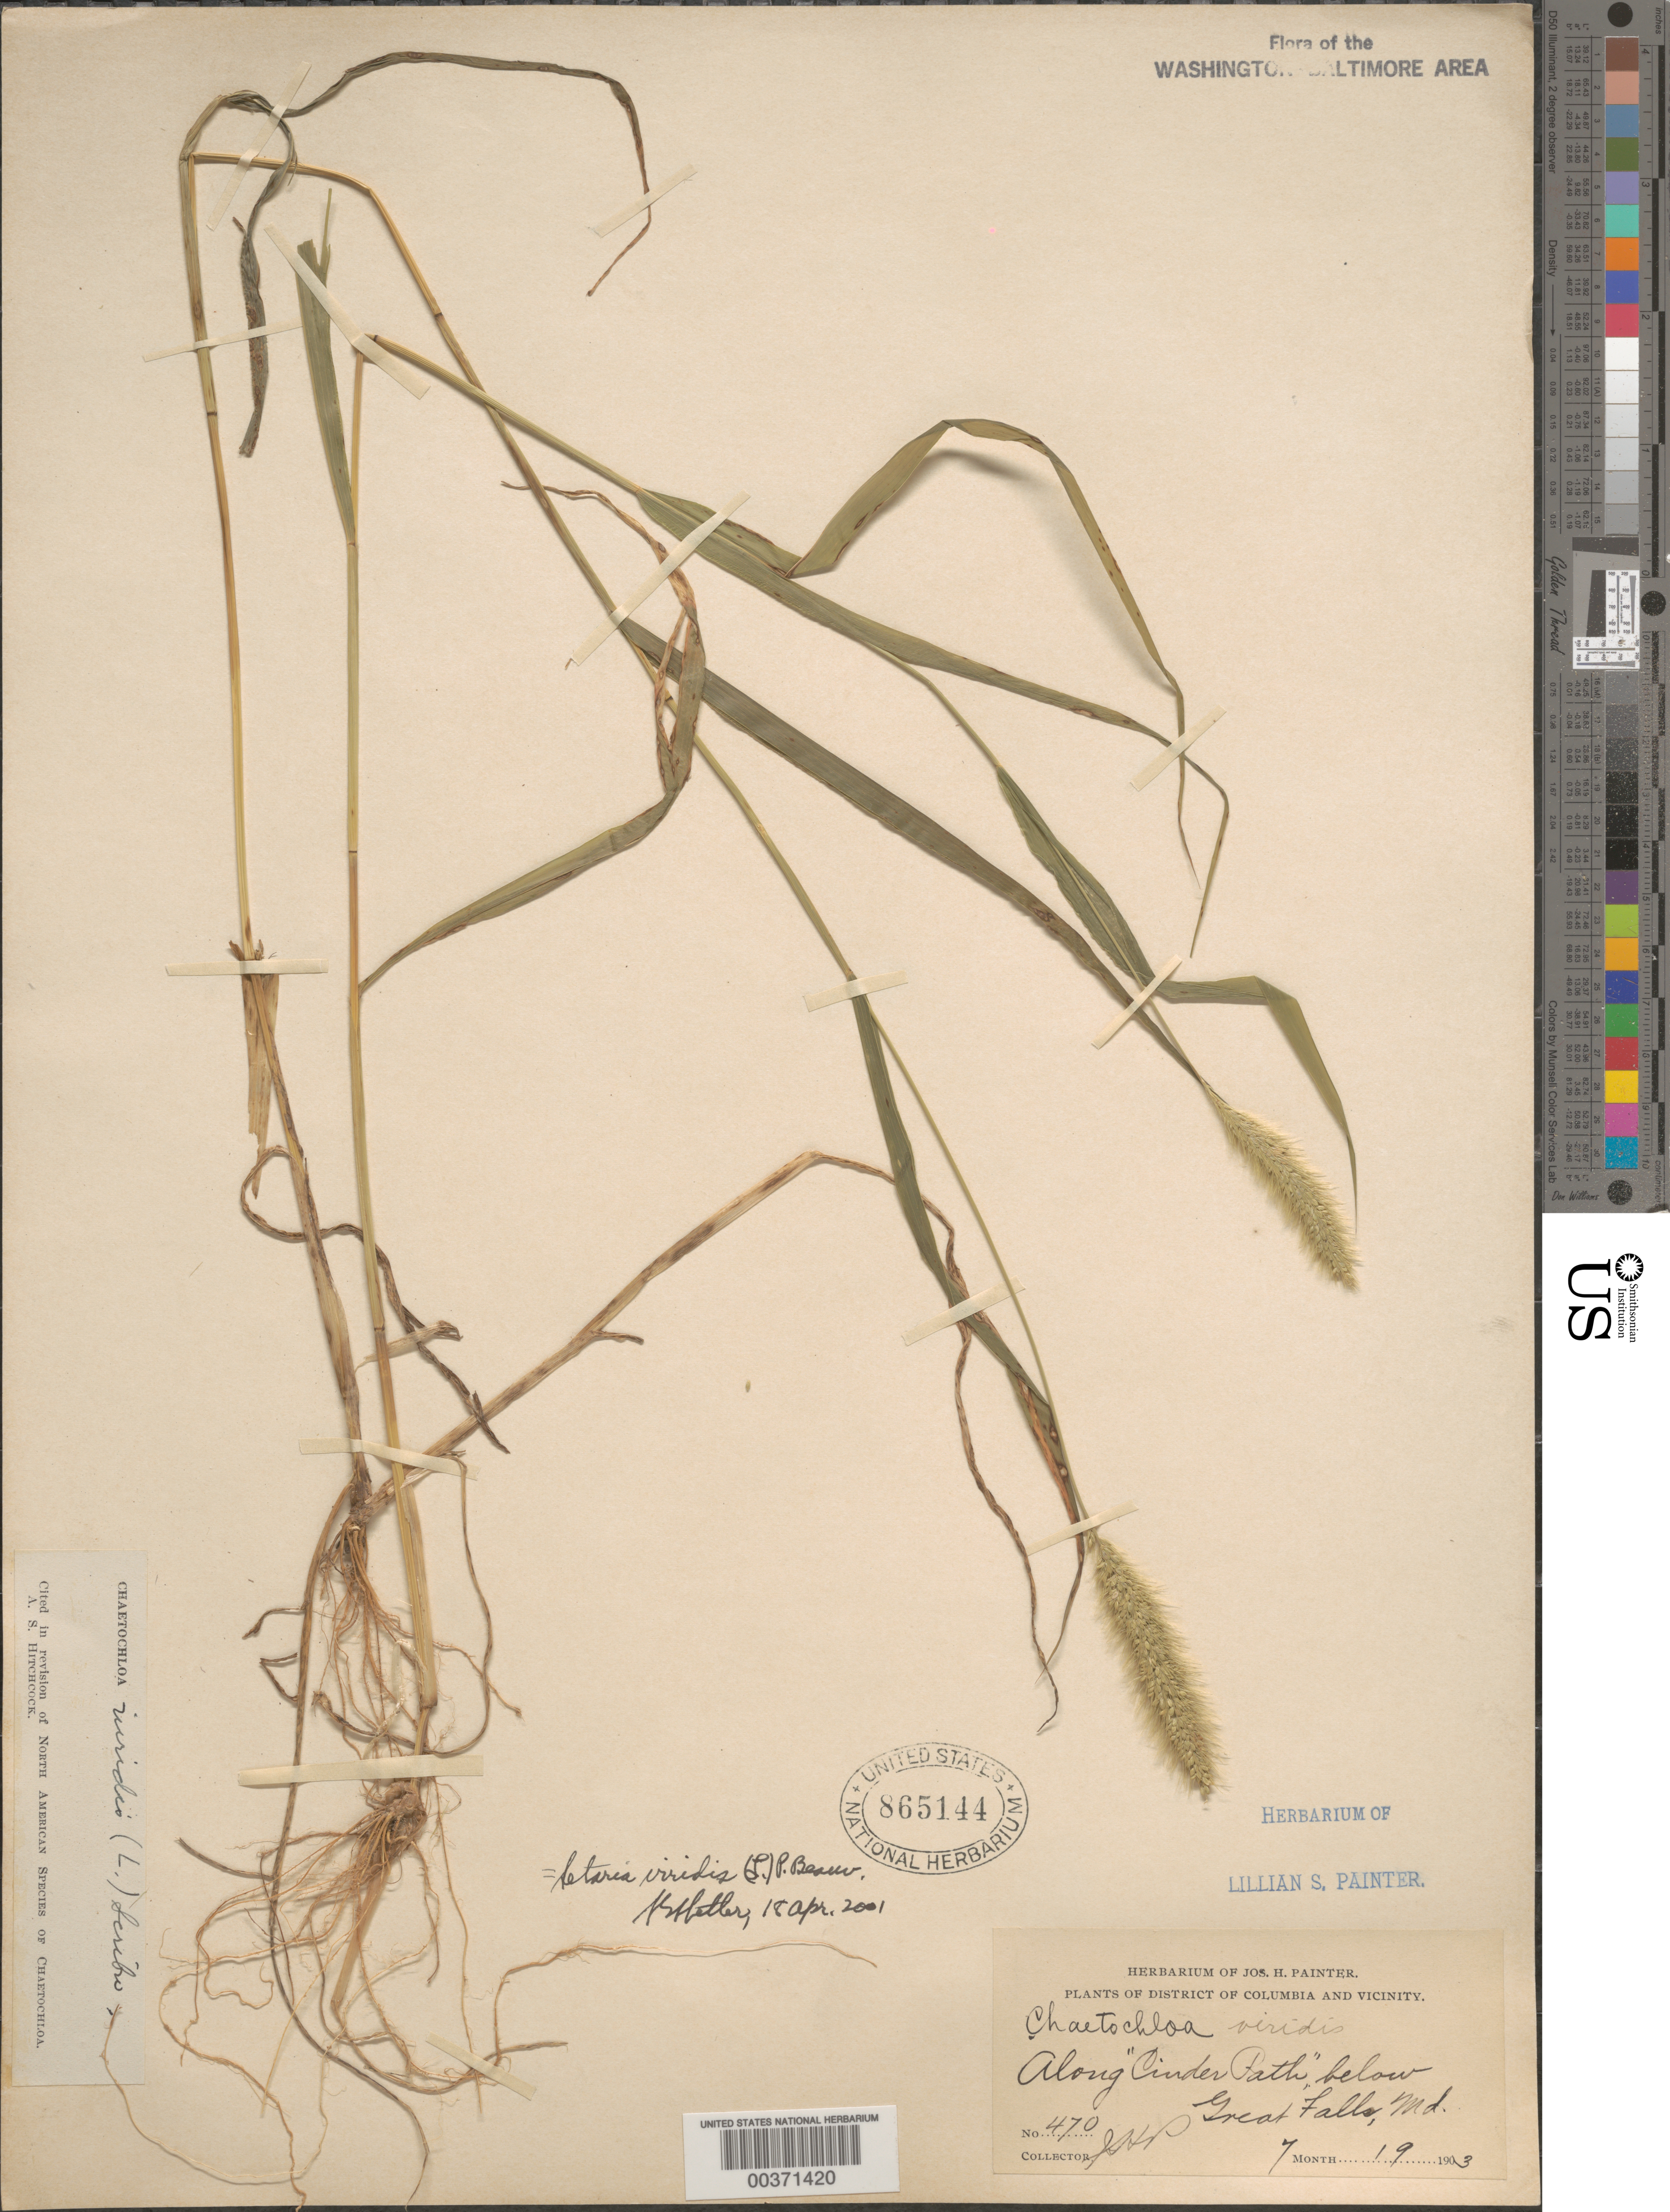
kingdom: Plantae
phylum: Tracheophyta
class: Liliopsida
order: Poales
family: Poaceae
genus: Setaria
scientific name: Setaria viridis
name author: (L.) P. Beauv.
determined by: Hitchcock, A. S.; Chase, [M.] A.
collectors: L. S. Painter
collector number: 470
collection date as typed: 19 Jul 1903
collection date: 1903-07-19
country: United States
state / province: Maryland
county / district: Montgomery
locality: Along "cinder path", below Great Falls C. & O. Canal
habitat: Along cinder path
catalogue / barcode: US 865144